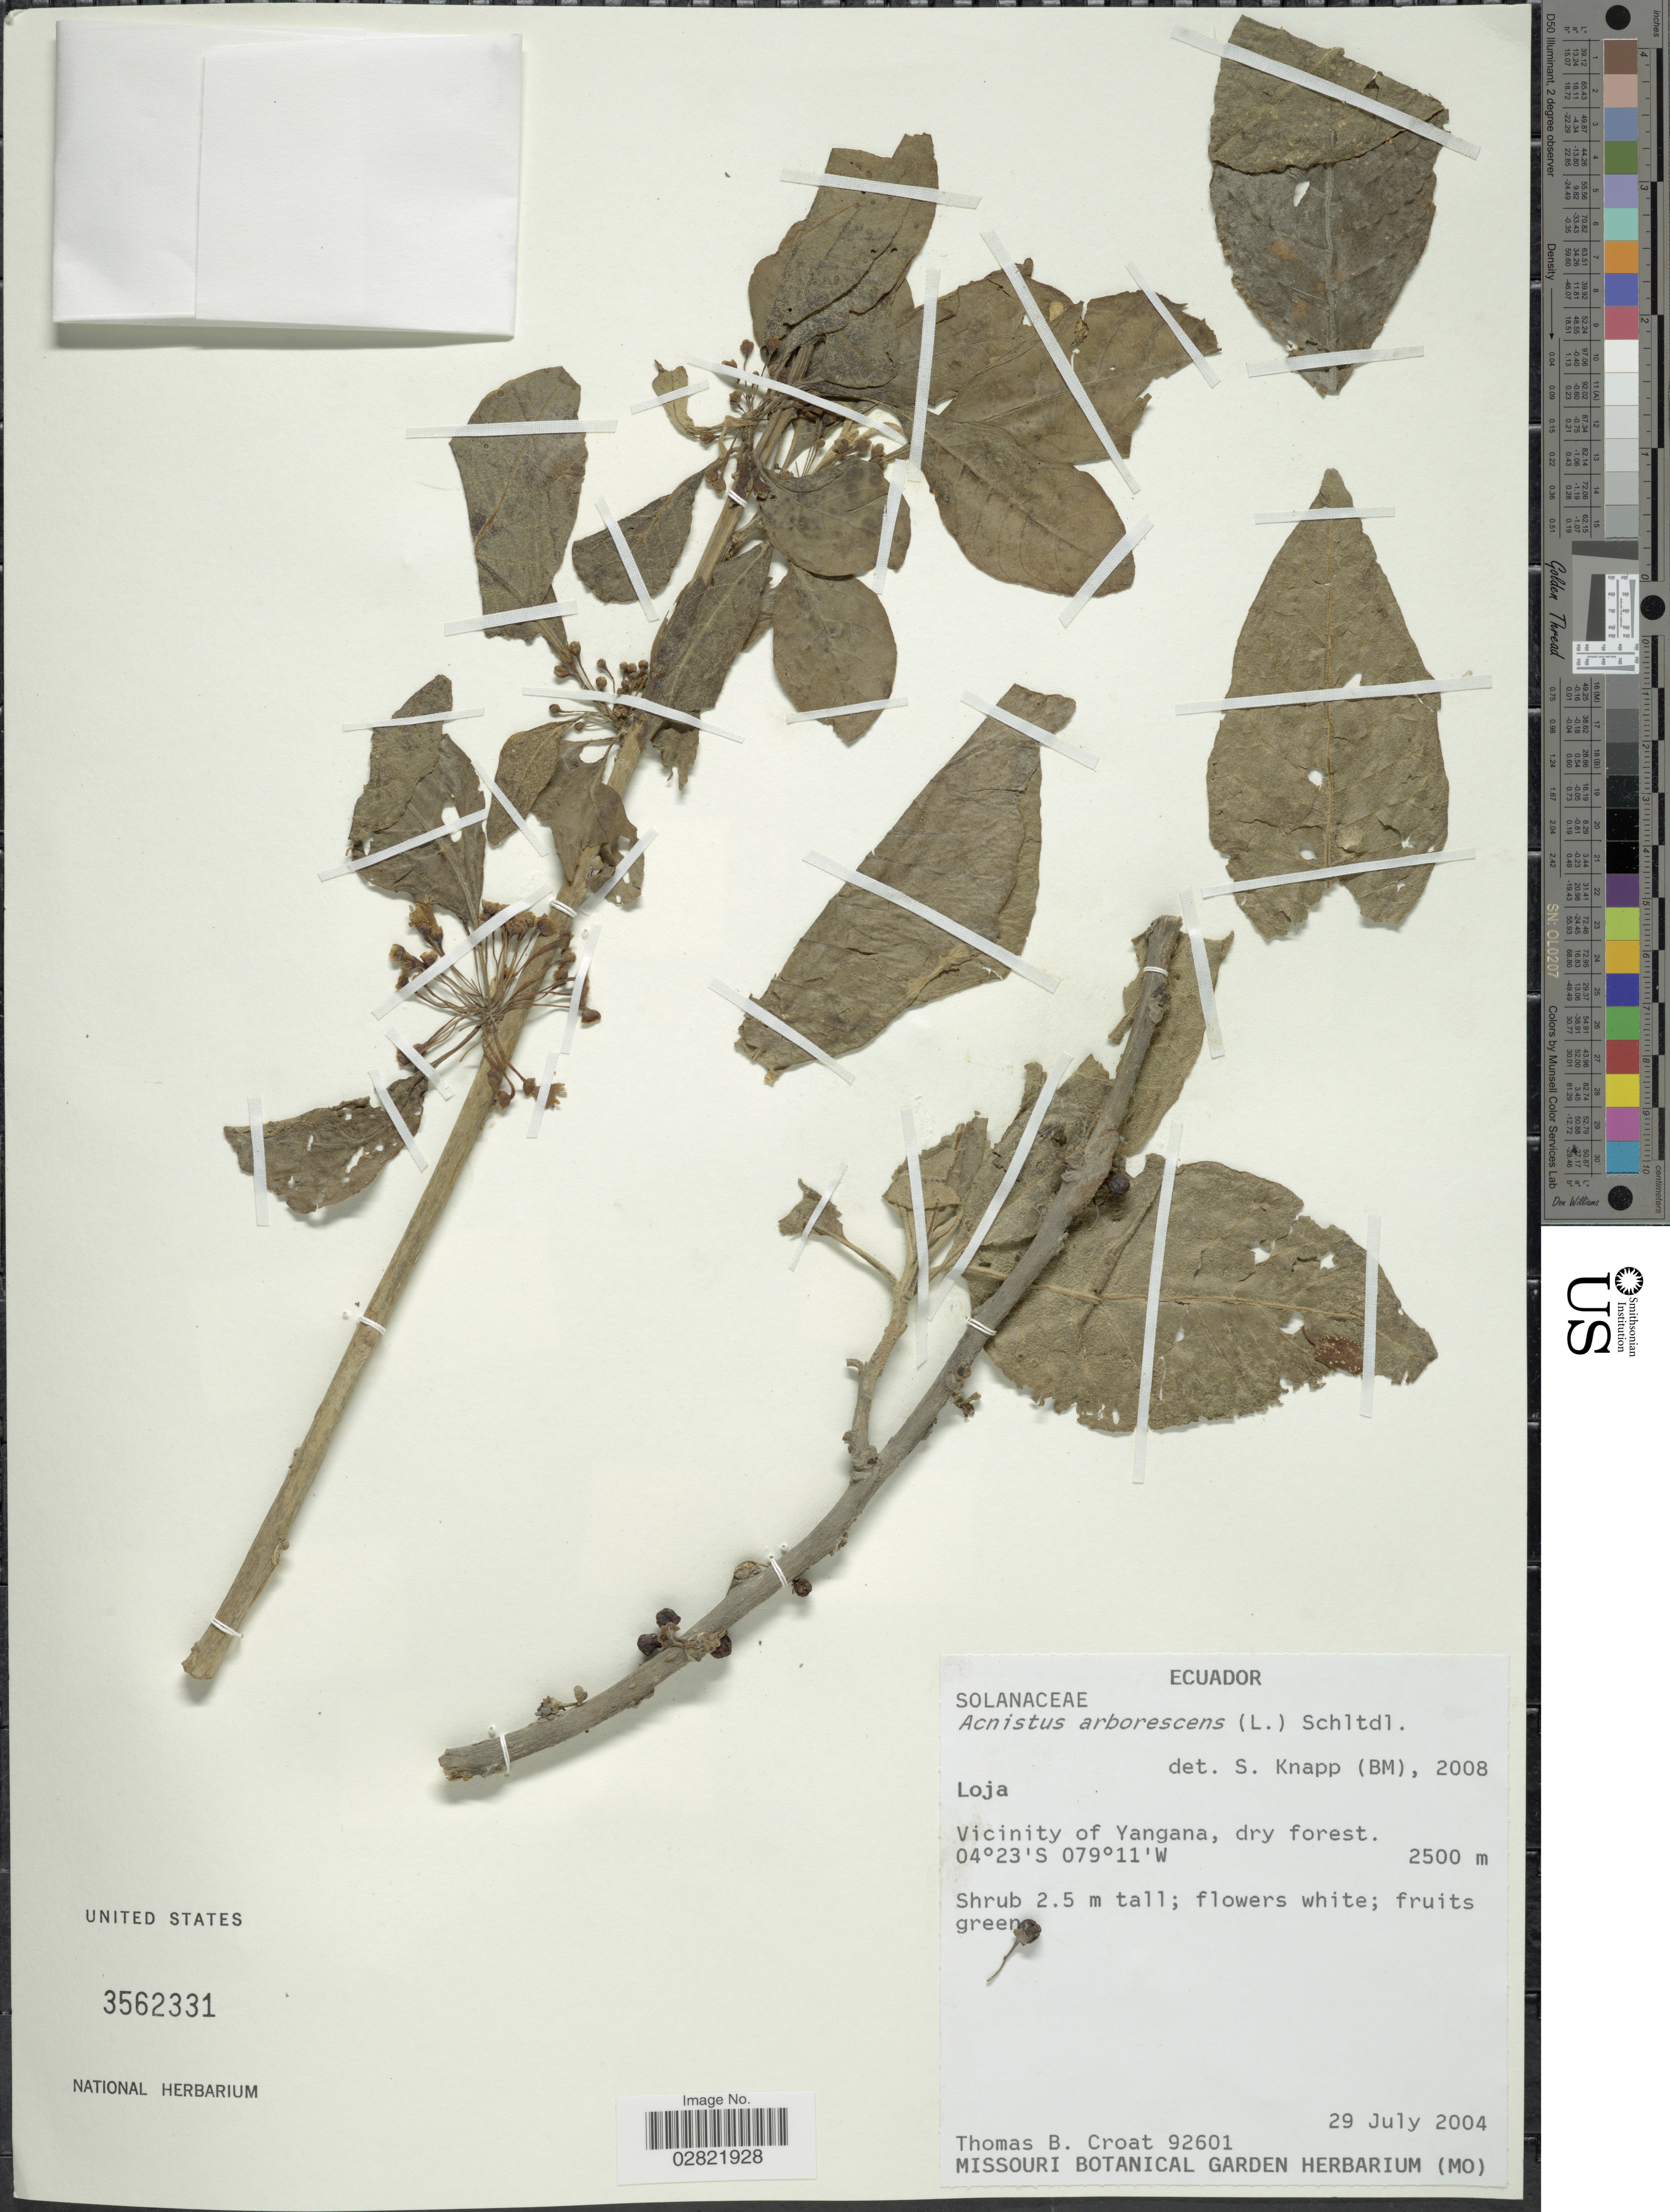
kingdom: Plantae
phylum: Tracheophyta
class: Magnoliopsida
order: Solanales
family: Solanaceae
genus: Acnistus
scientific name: Acnistus arborescens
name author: (L.) Schltdl.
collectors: T. B. Croat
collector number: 92601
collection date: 2004-07-29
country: Ecuador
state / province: Loja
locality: Vicinity of Yangana.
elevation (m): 2500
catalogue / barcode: US 3562331